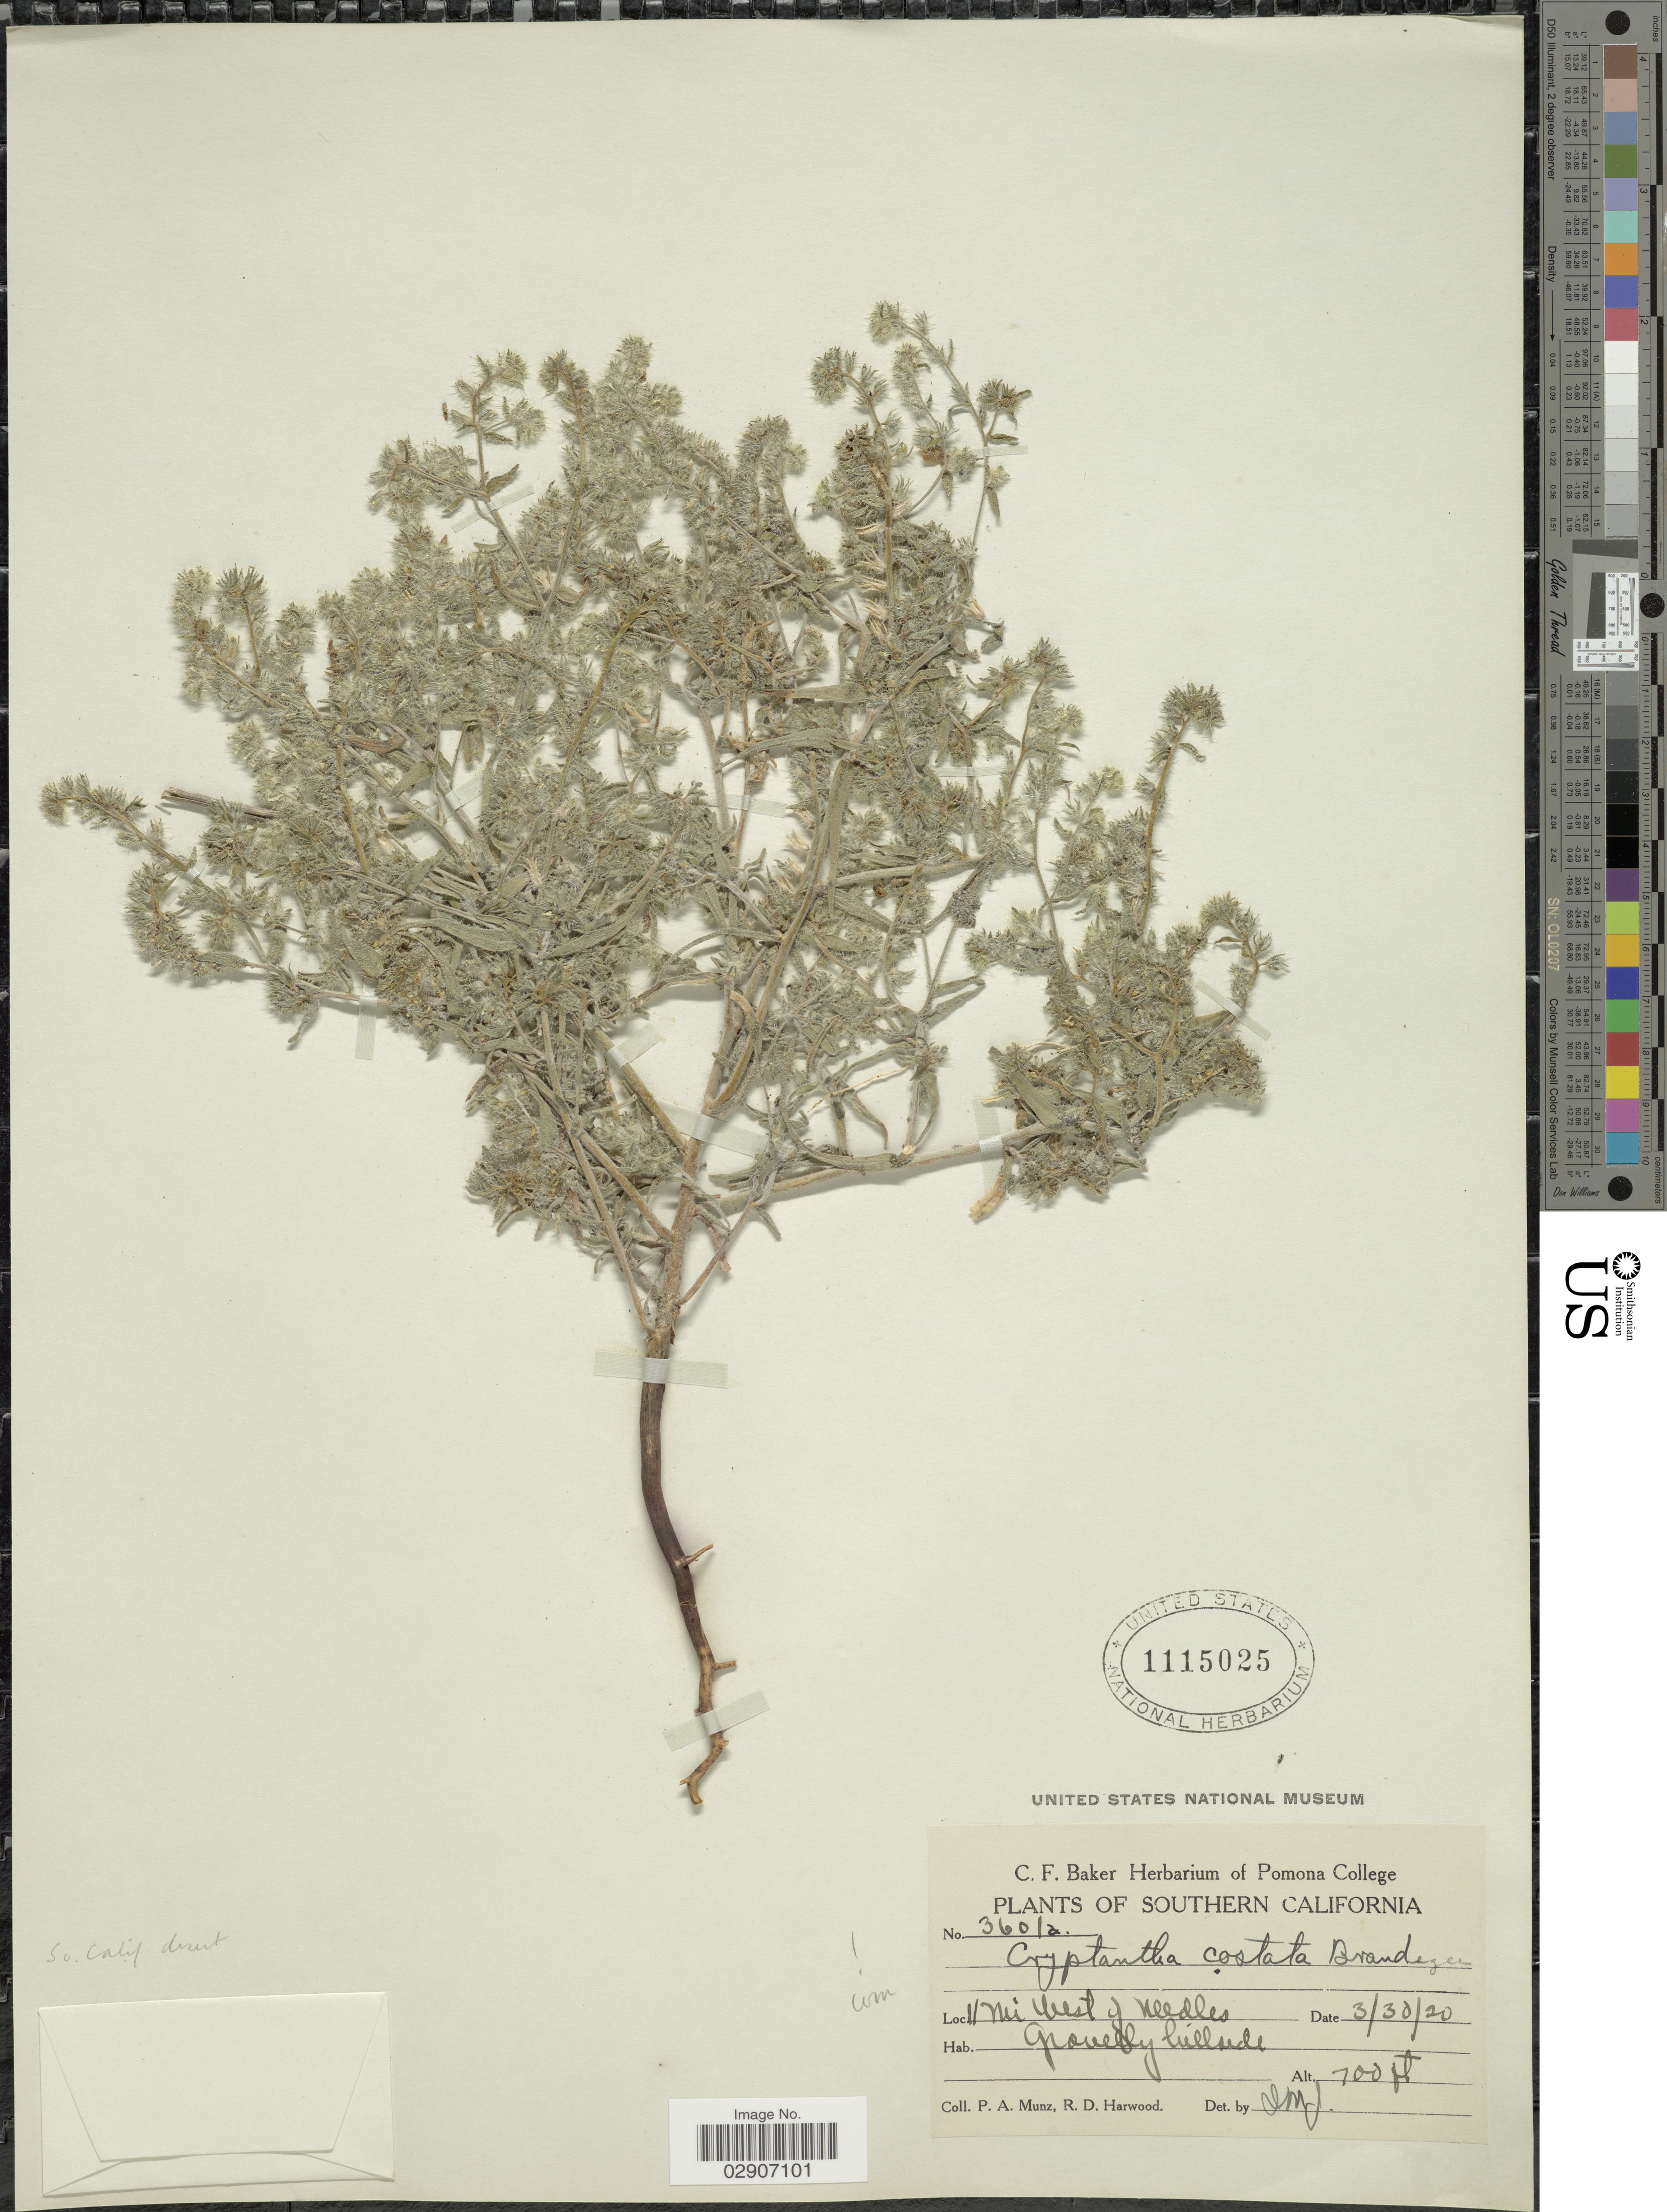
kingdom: Plantae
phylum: Tracheophyta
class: Magnoliopsida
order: Boraginales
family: Boraginaceae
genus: Cryptantha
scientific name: Cryptantha costata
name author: Brandegee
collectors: P. A. Munz & R. Harwood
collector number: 3601a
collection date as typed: Transcribed d/m/y: 30/3/20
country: United States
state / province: California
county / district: San Bernardino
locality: Southern California. 11 mi West of Needles. Gravelly hillside.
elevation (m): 213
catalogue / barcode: US 1115025